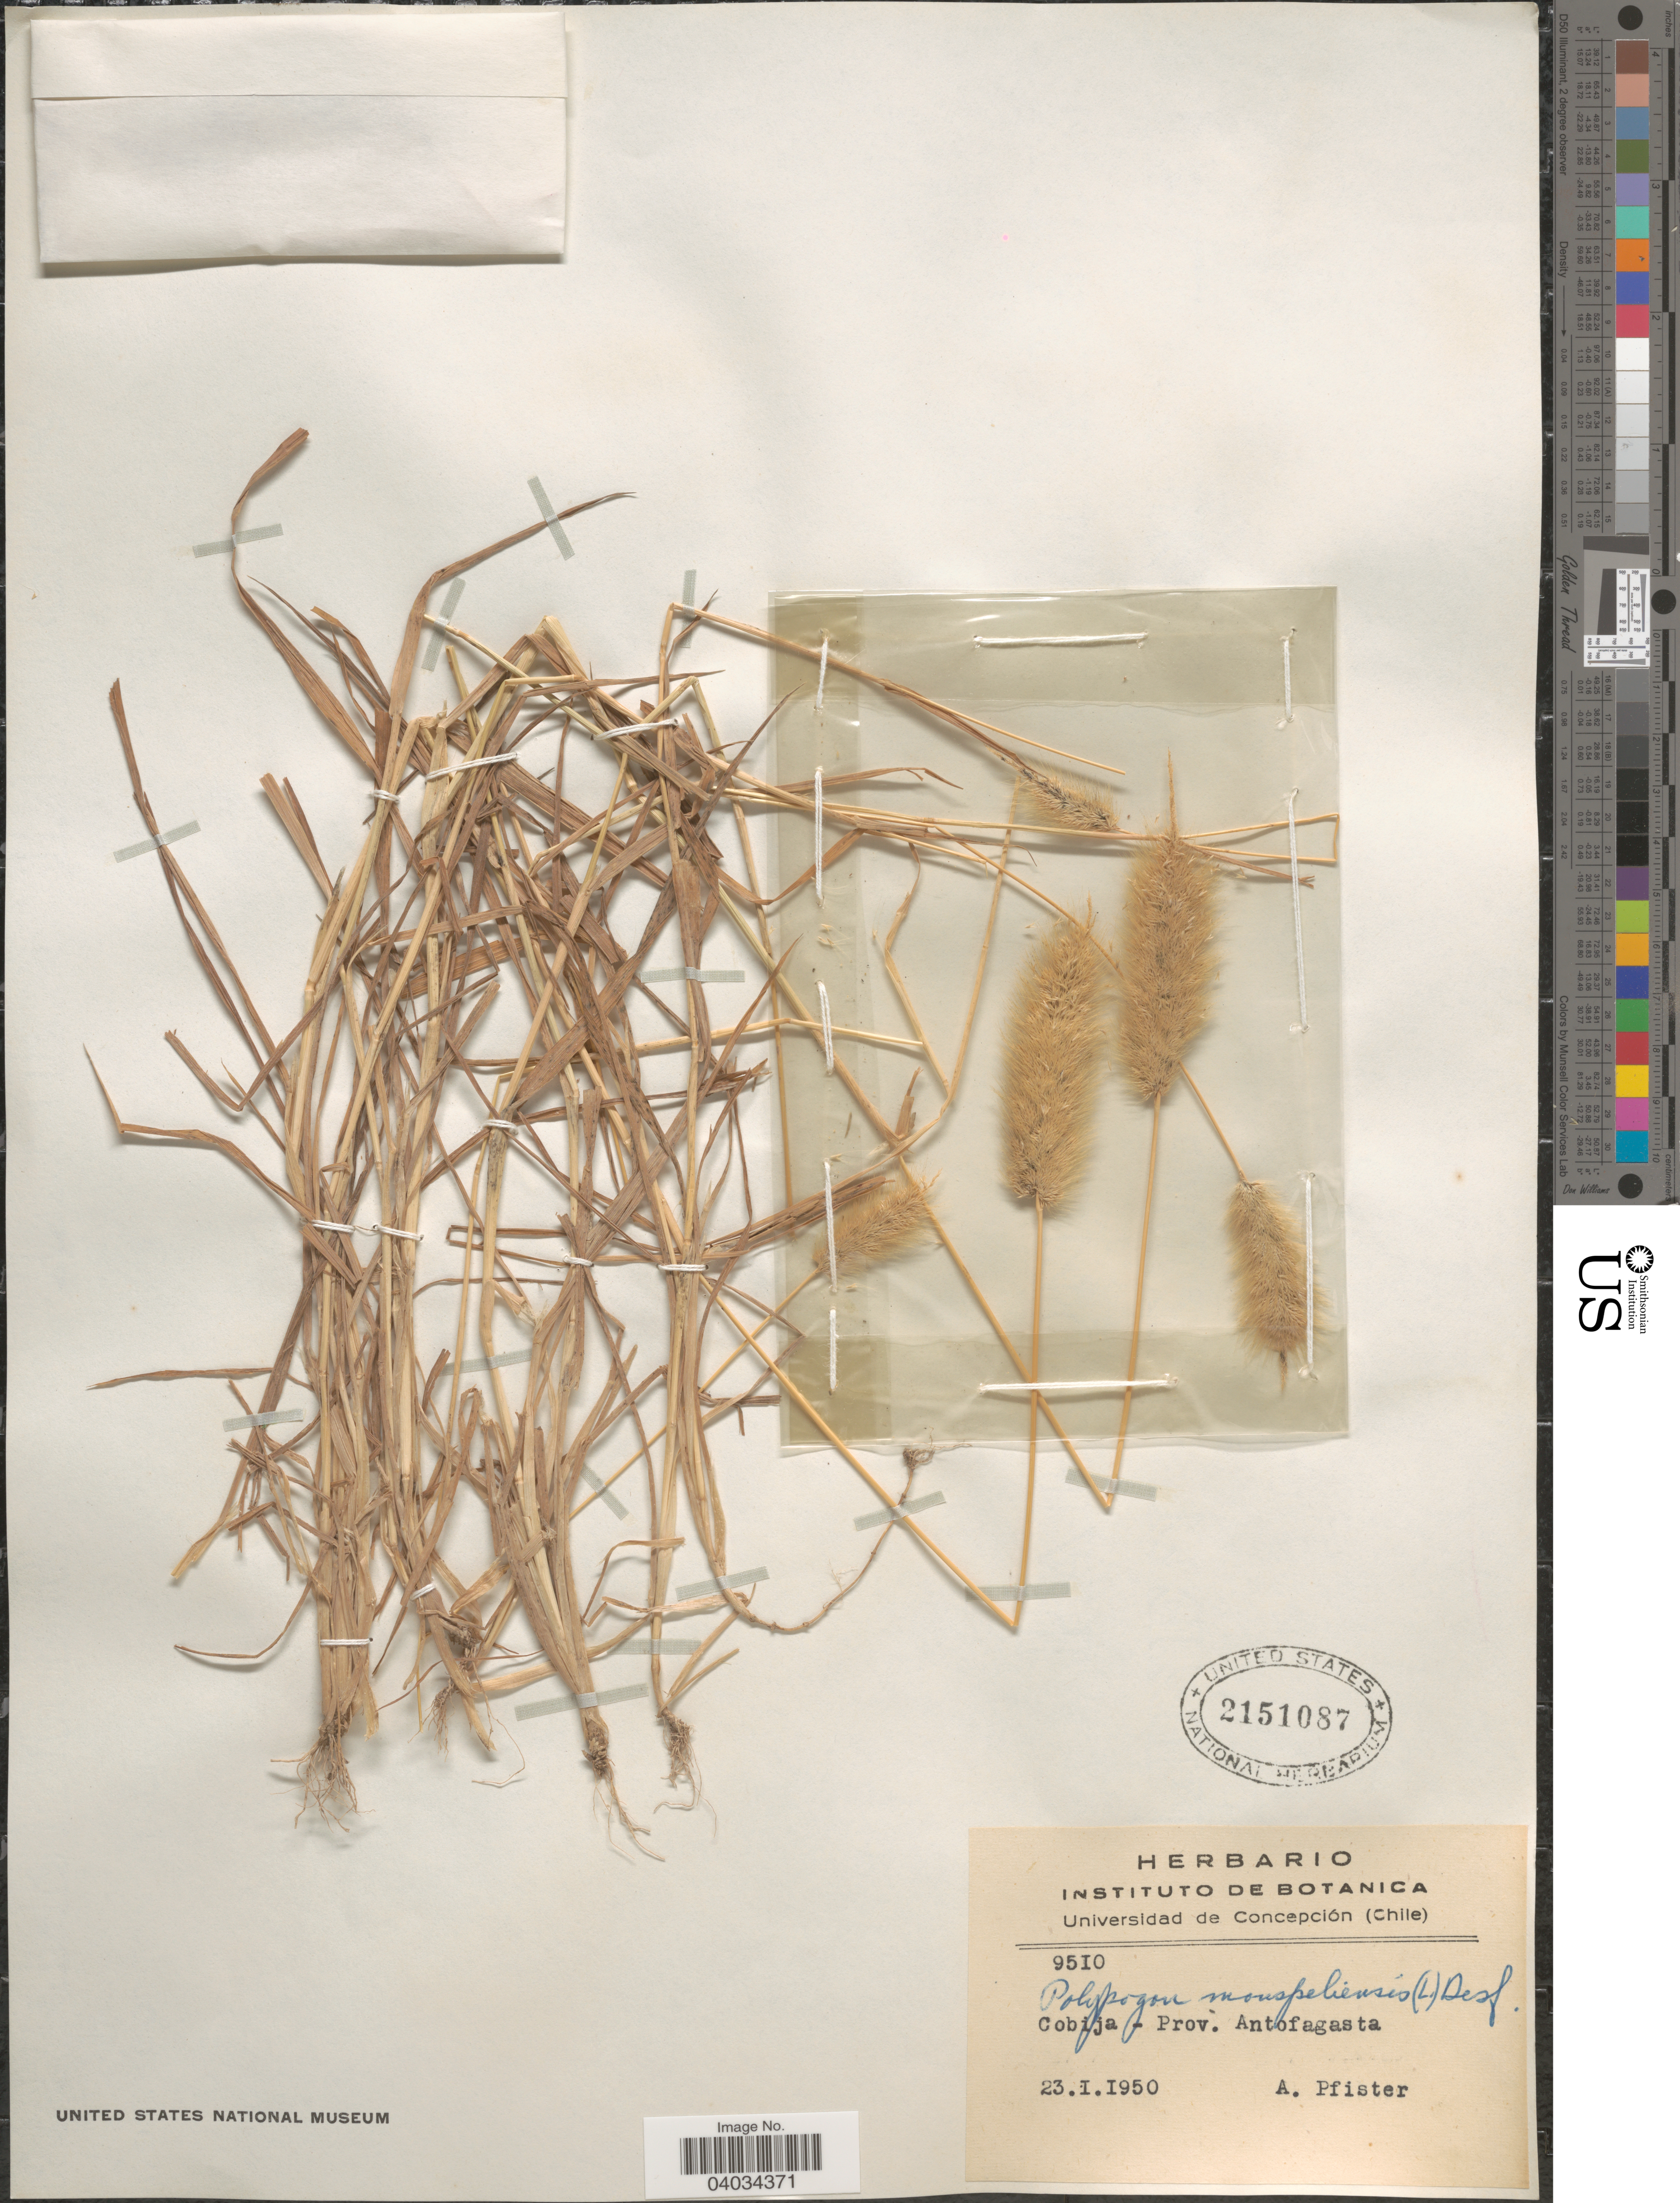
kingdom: Plantae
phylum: Tracheophyta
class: Liliopsida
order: Poales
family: Poaceae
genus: Polypogon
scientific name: Polypogon monspeliensis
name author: (L.) Desf.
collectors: A. Pfister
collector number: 9510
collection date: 1950-01-23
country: Chile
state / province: Antofagasta (II)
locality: Cobija.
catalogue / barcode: US 2151087